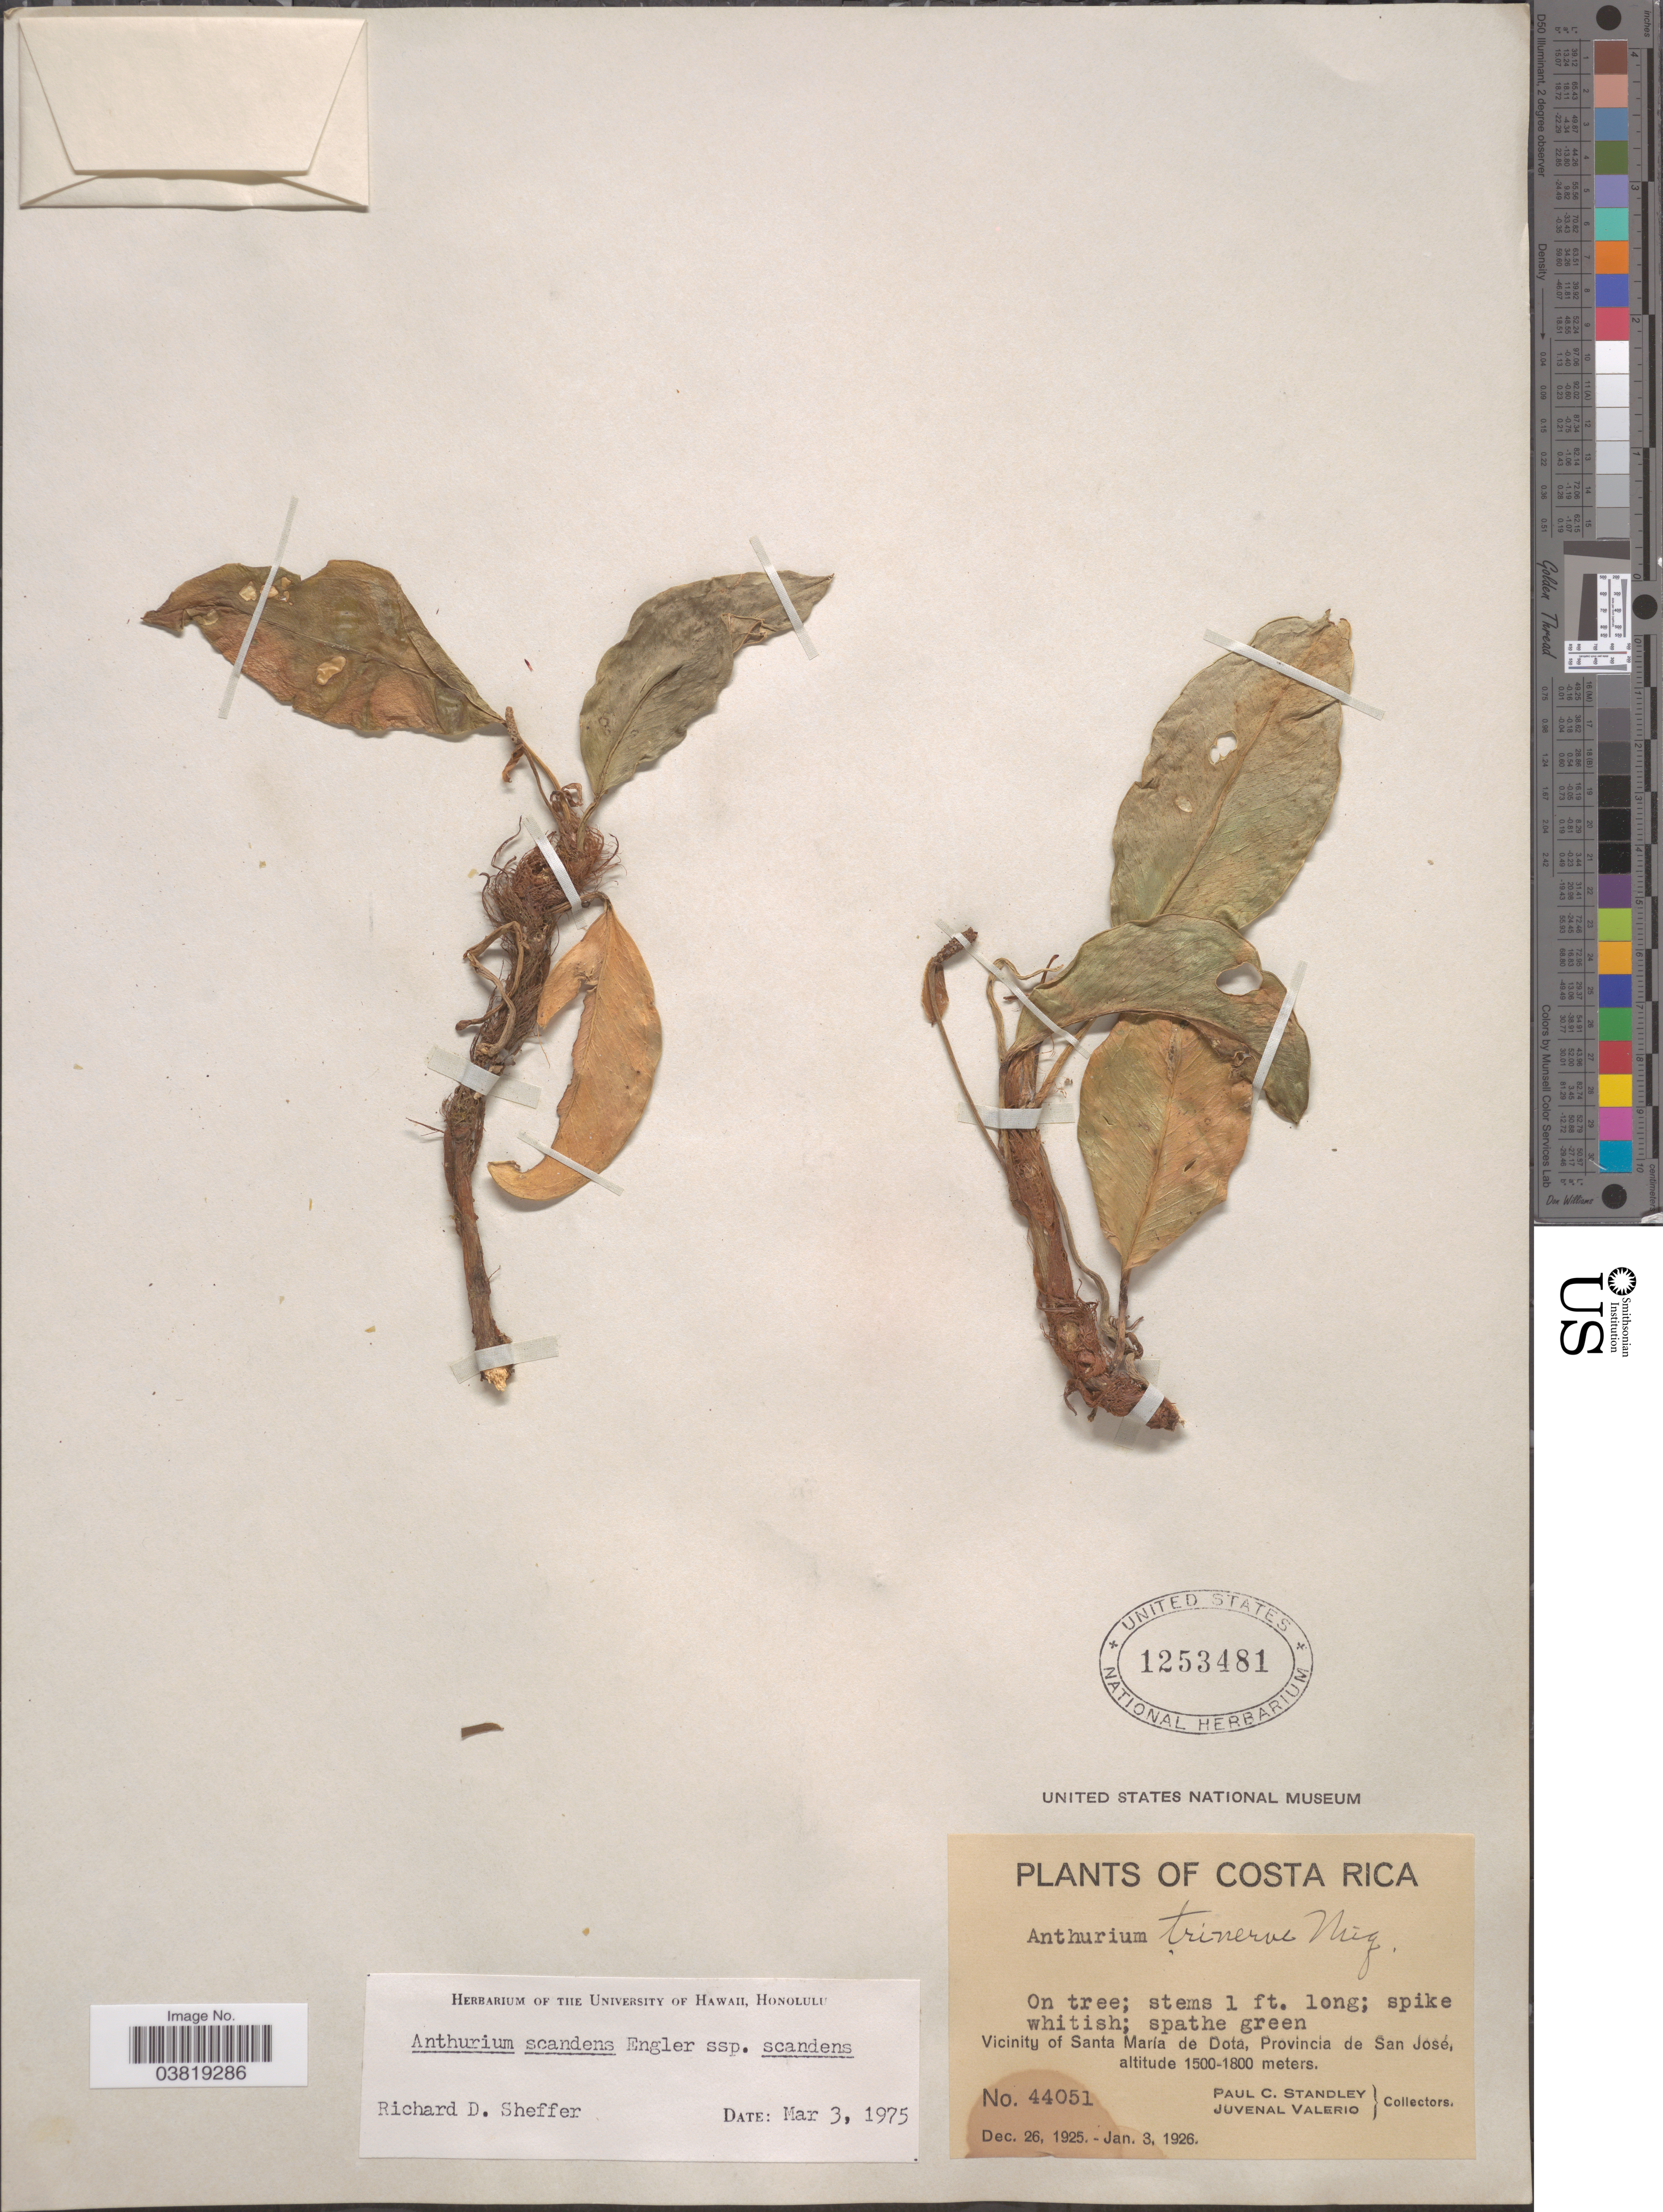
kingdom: Plantae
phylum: Tracheophyta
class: Liliopsida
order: Alismatales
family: Araceae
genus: Anthurium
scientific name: Anthurium scandens var. scandens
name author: (Aubl.) Engl.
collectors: P. C. Standley & J. Valerio R.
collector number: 44051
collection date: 1925-12-26/1926-01-03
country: Costa Rica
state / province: San José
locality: Vicinity of Santa María de Dota.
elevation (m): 1500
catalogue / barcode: US 1253481